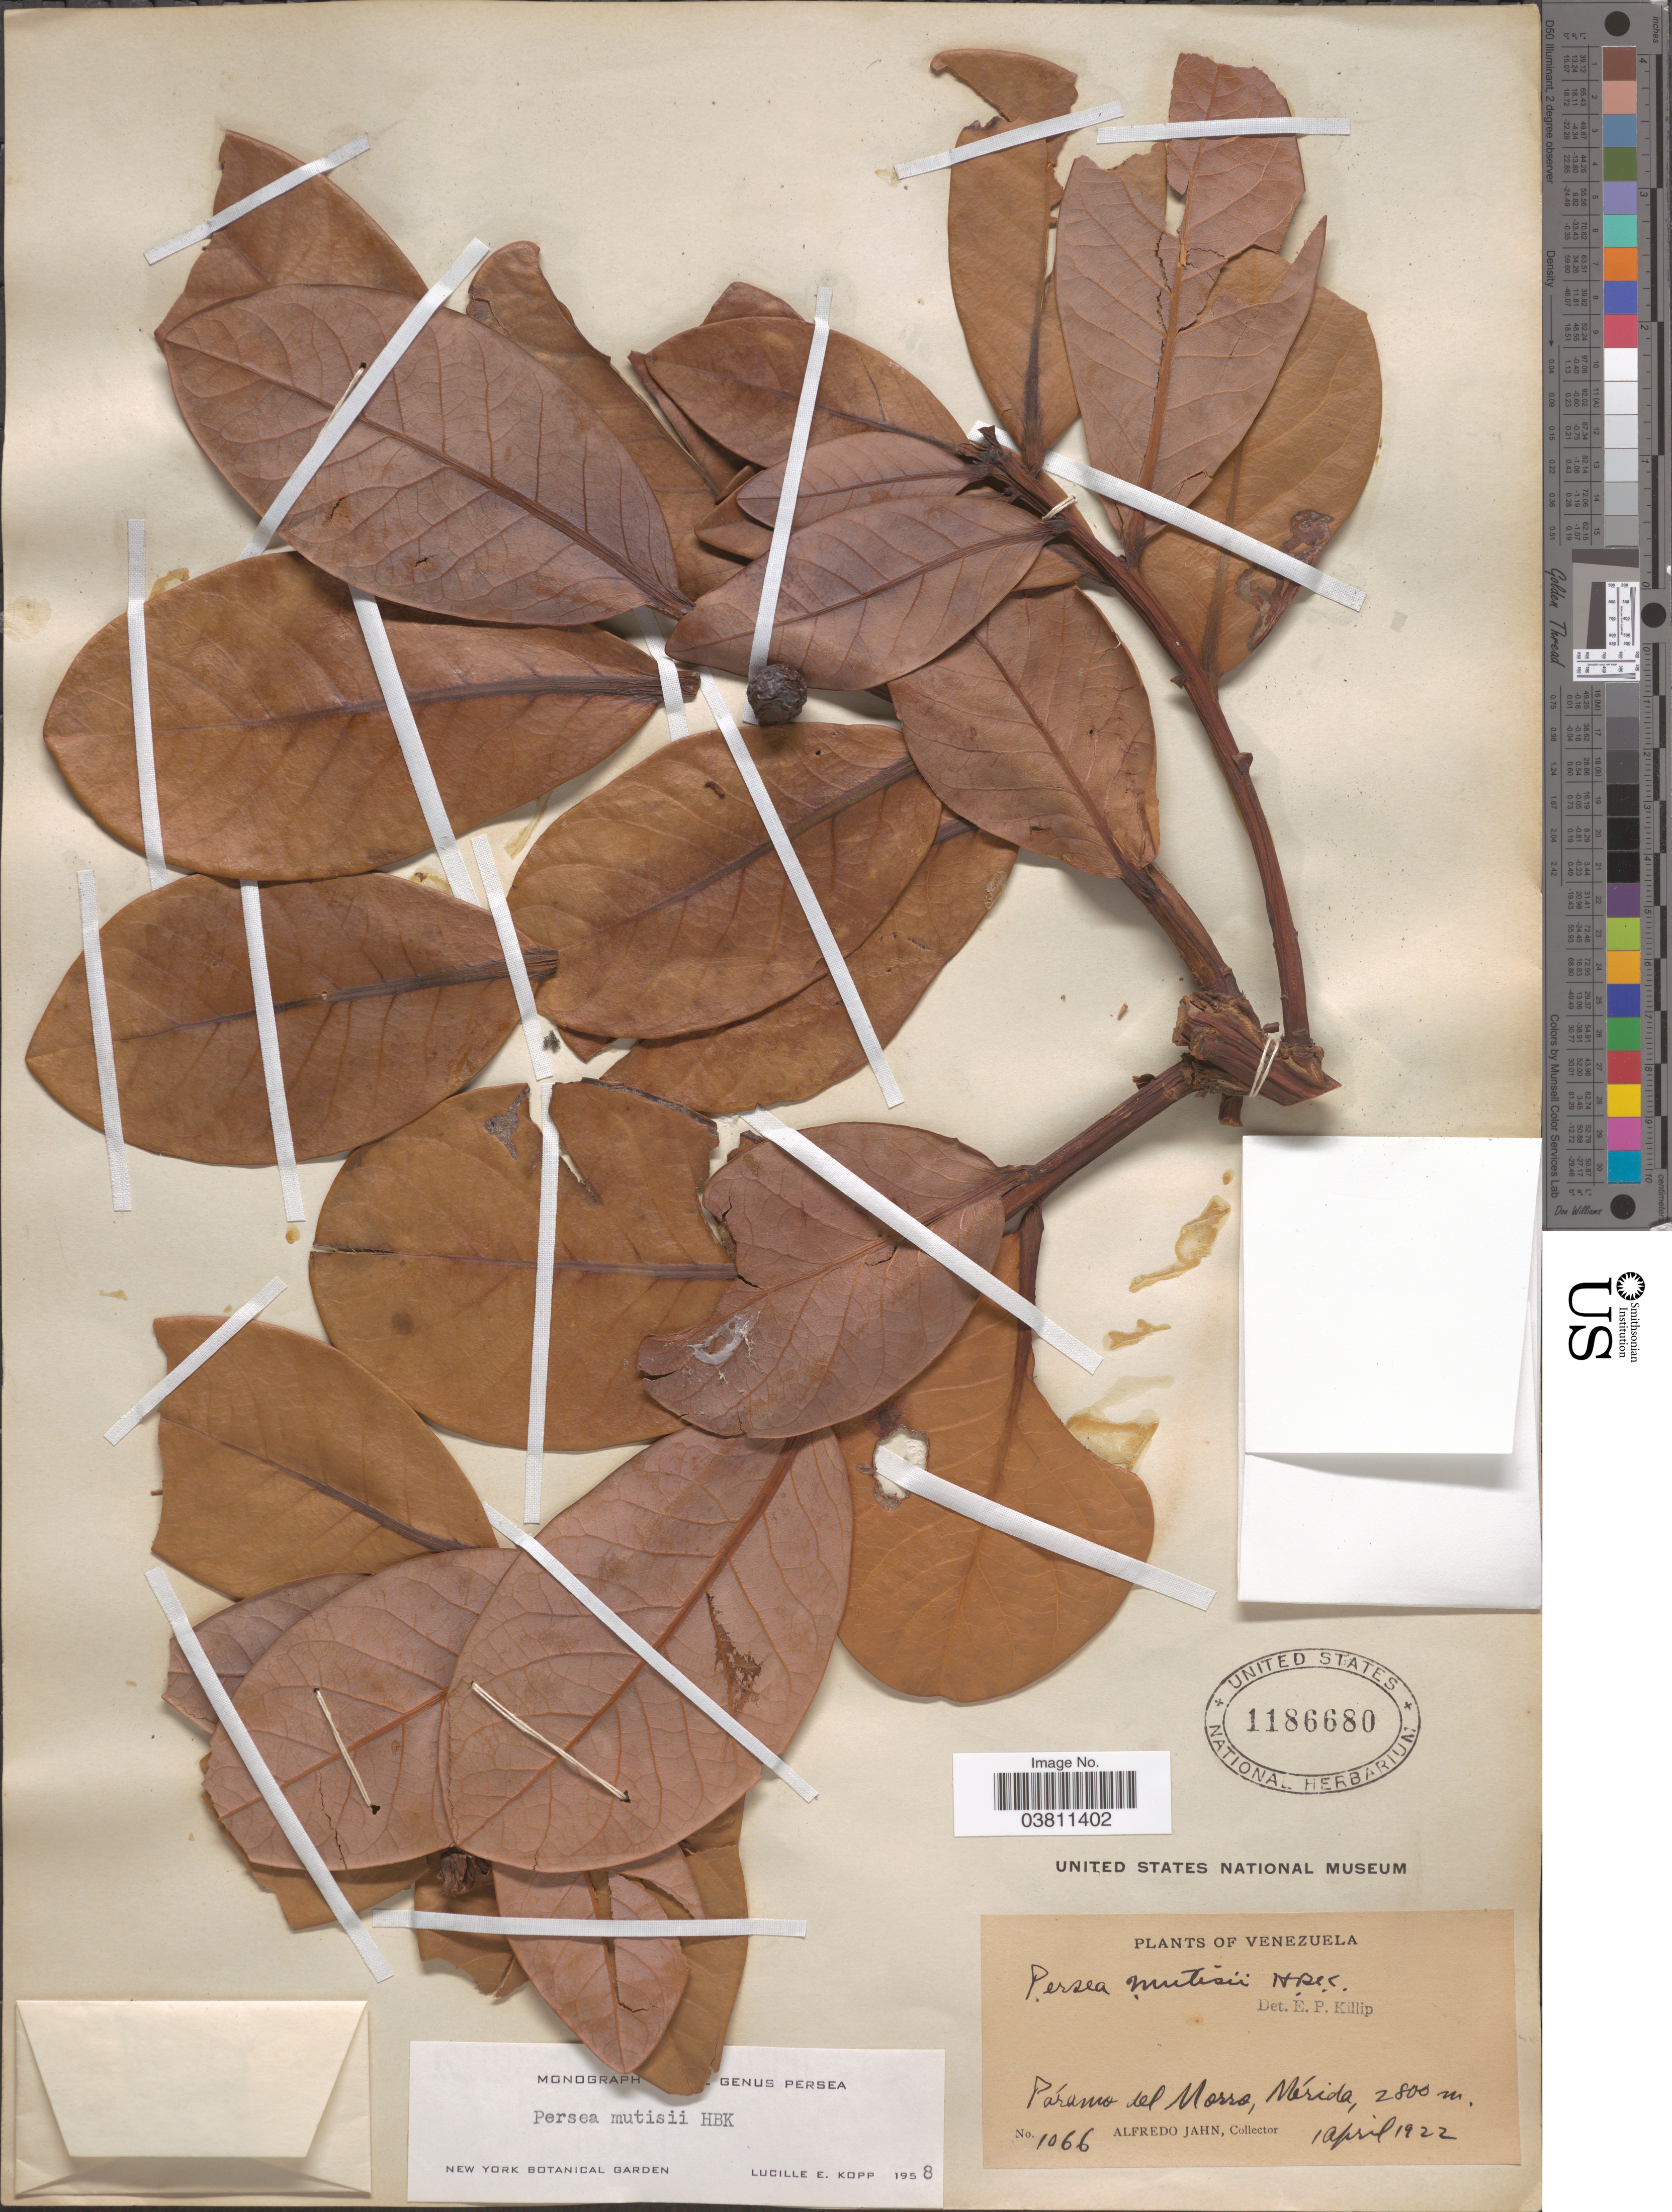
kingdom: Plantae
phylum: Tracheophyta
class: Magnoliopsida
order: Laurales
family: Lauraceae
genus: Persea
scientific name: Persea mutisii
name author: Kunth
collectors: A. Jahn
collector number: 1066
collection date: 1922-04-01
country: Venezuela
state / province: Merida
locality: Páramo del Morro.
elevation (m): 2800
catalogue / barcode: US 1186680